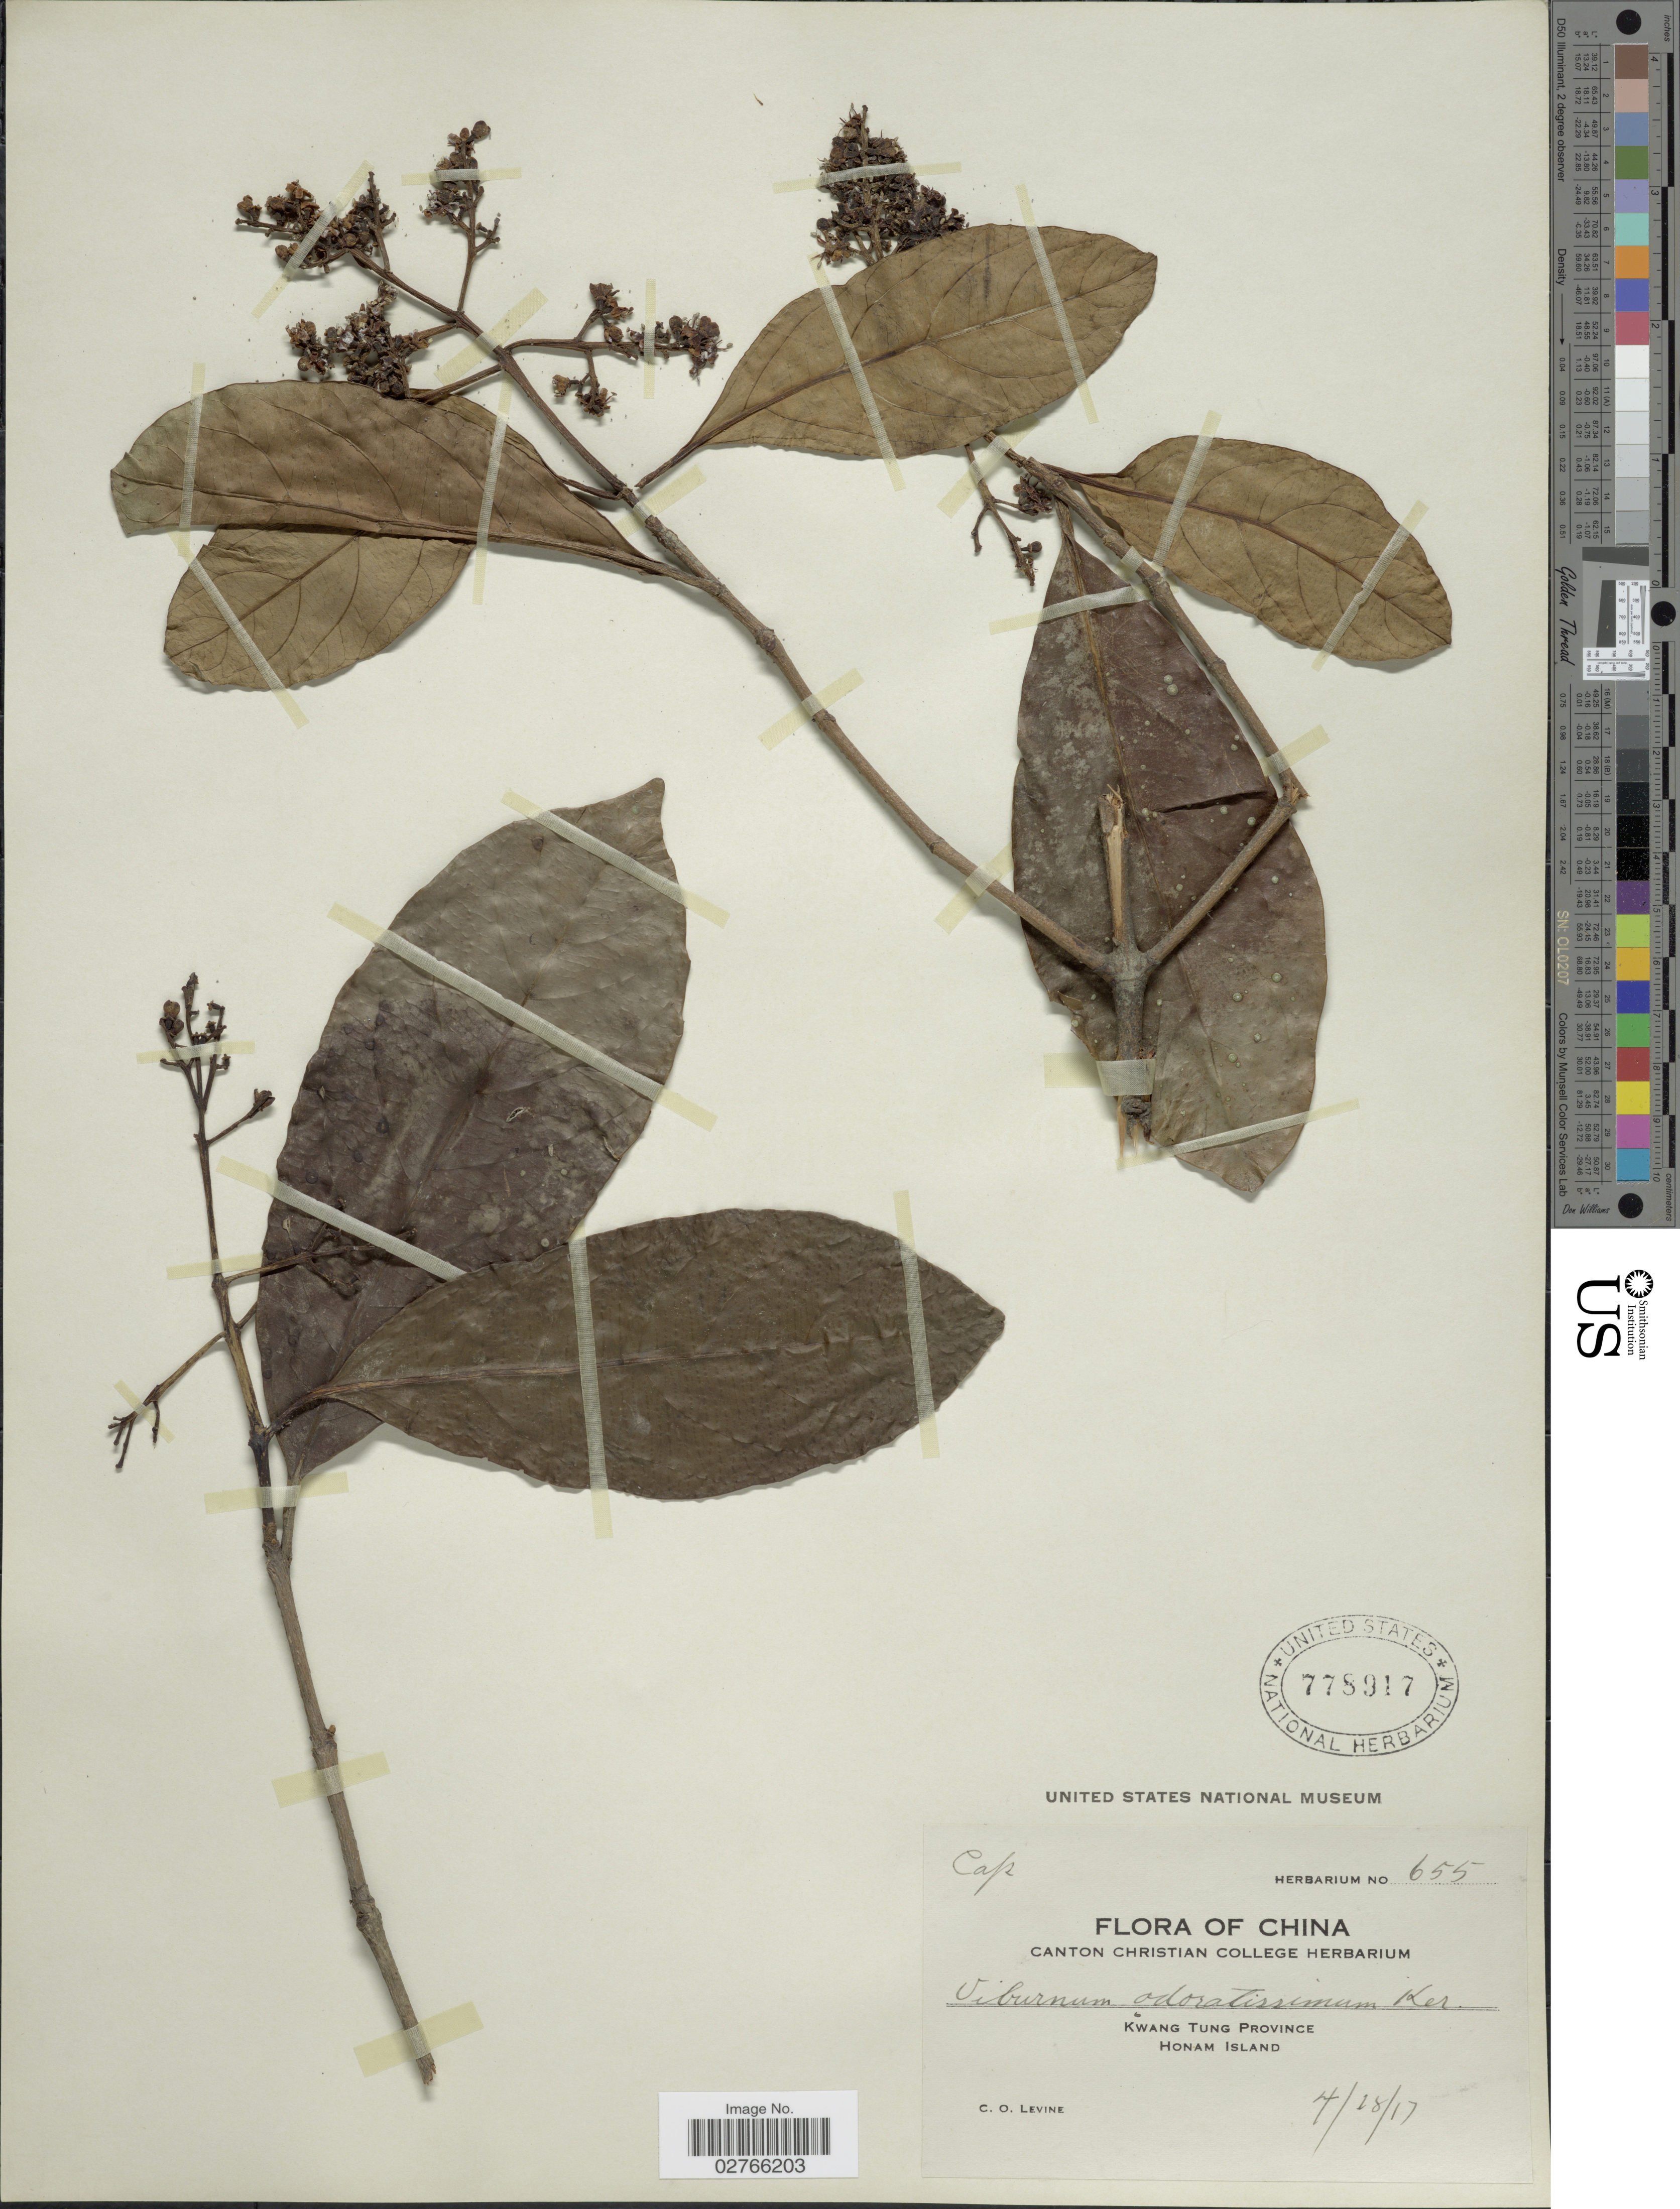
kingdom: Plantae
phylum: Tracheophyta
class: Magnoliopsida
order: Dipsacales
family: Viburnaceae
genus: Viburnum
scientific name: Viburnum odoratissimum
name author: Ker Gawl.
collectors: C. O. Levine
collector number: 655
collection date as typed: Transcribed d/m/y: 18/4/17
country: China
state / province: Guangdong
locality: Kwang Tung Province, Honam Island.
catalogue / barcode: US 778917